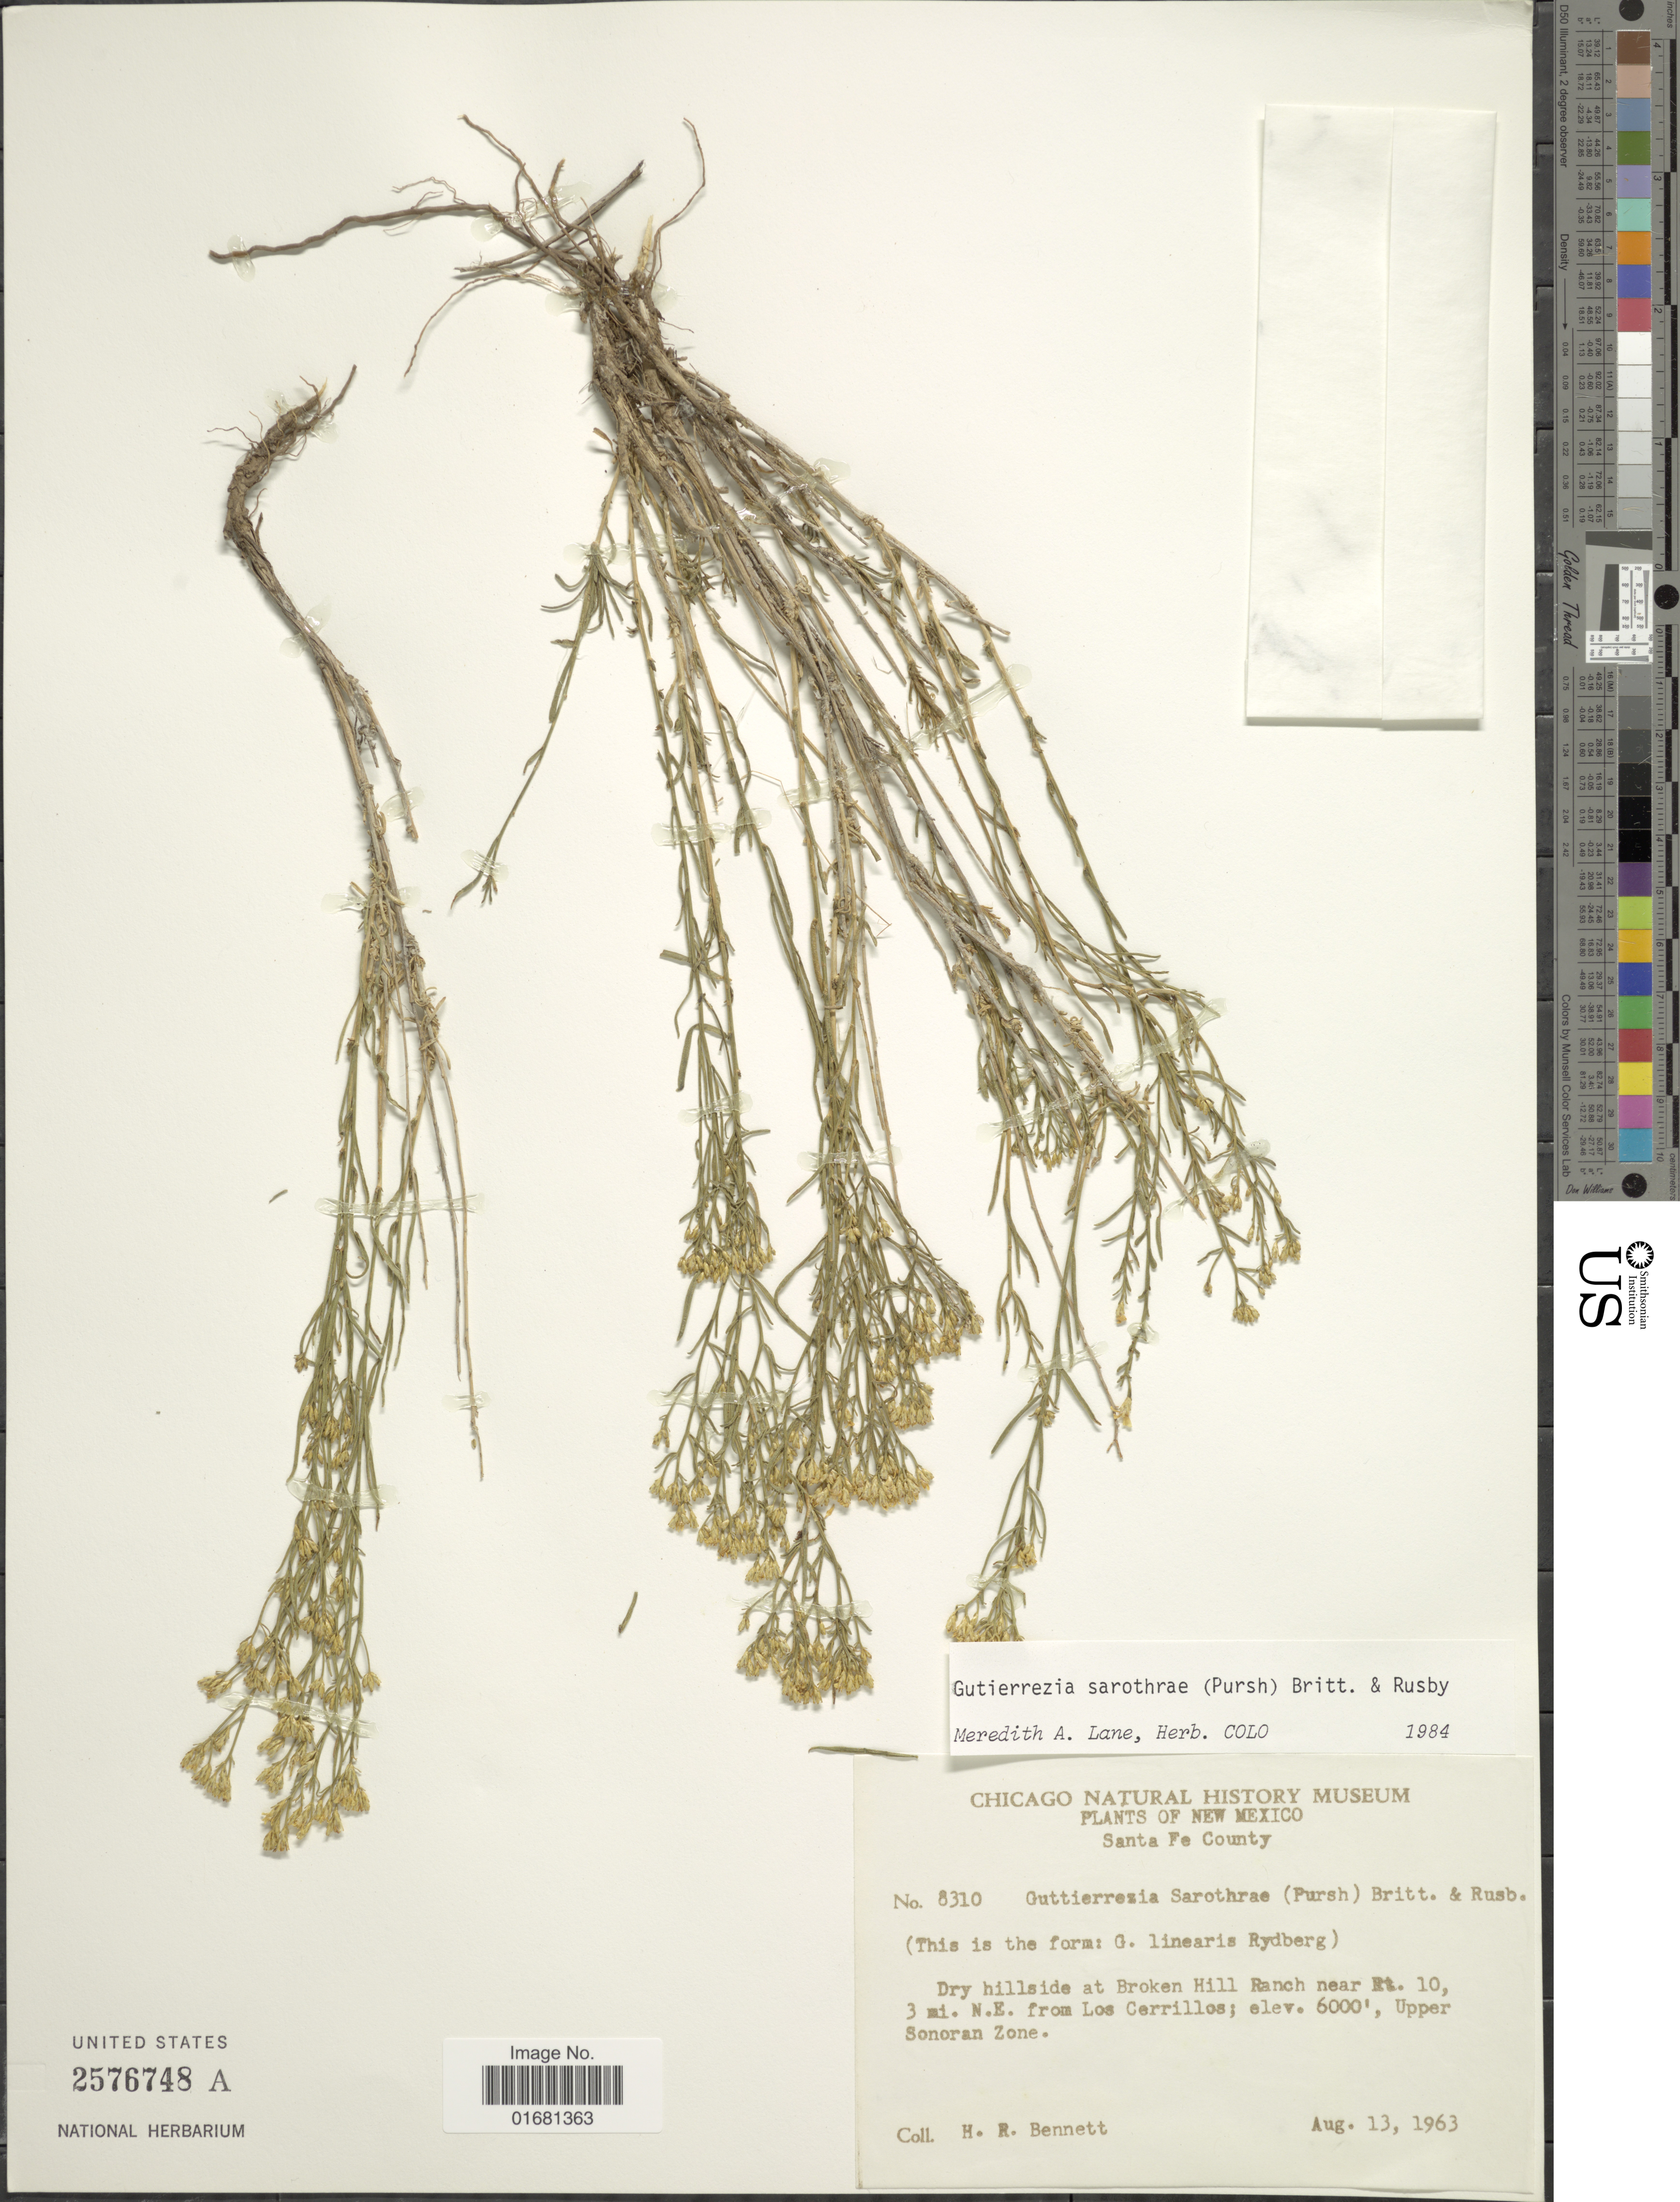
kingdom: Plantae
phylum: Tracheophyta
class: Magnoliopsida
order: Asterales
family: Asteraceae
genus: Gutierrezia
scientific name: Gutierrezia sarothrae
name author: (Pursh) Britton & Rusby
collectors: H. R. Bennett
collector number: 8310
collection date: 1963-08-13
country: United States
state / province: New Mexico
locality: Santa Fe County. Dry hillside at Broken Hill Ranch near Rt. 10, 3 mi. N. E. from Los Cerrillos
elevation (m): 1829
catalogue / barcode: US 2576748A